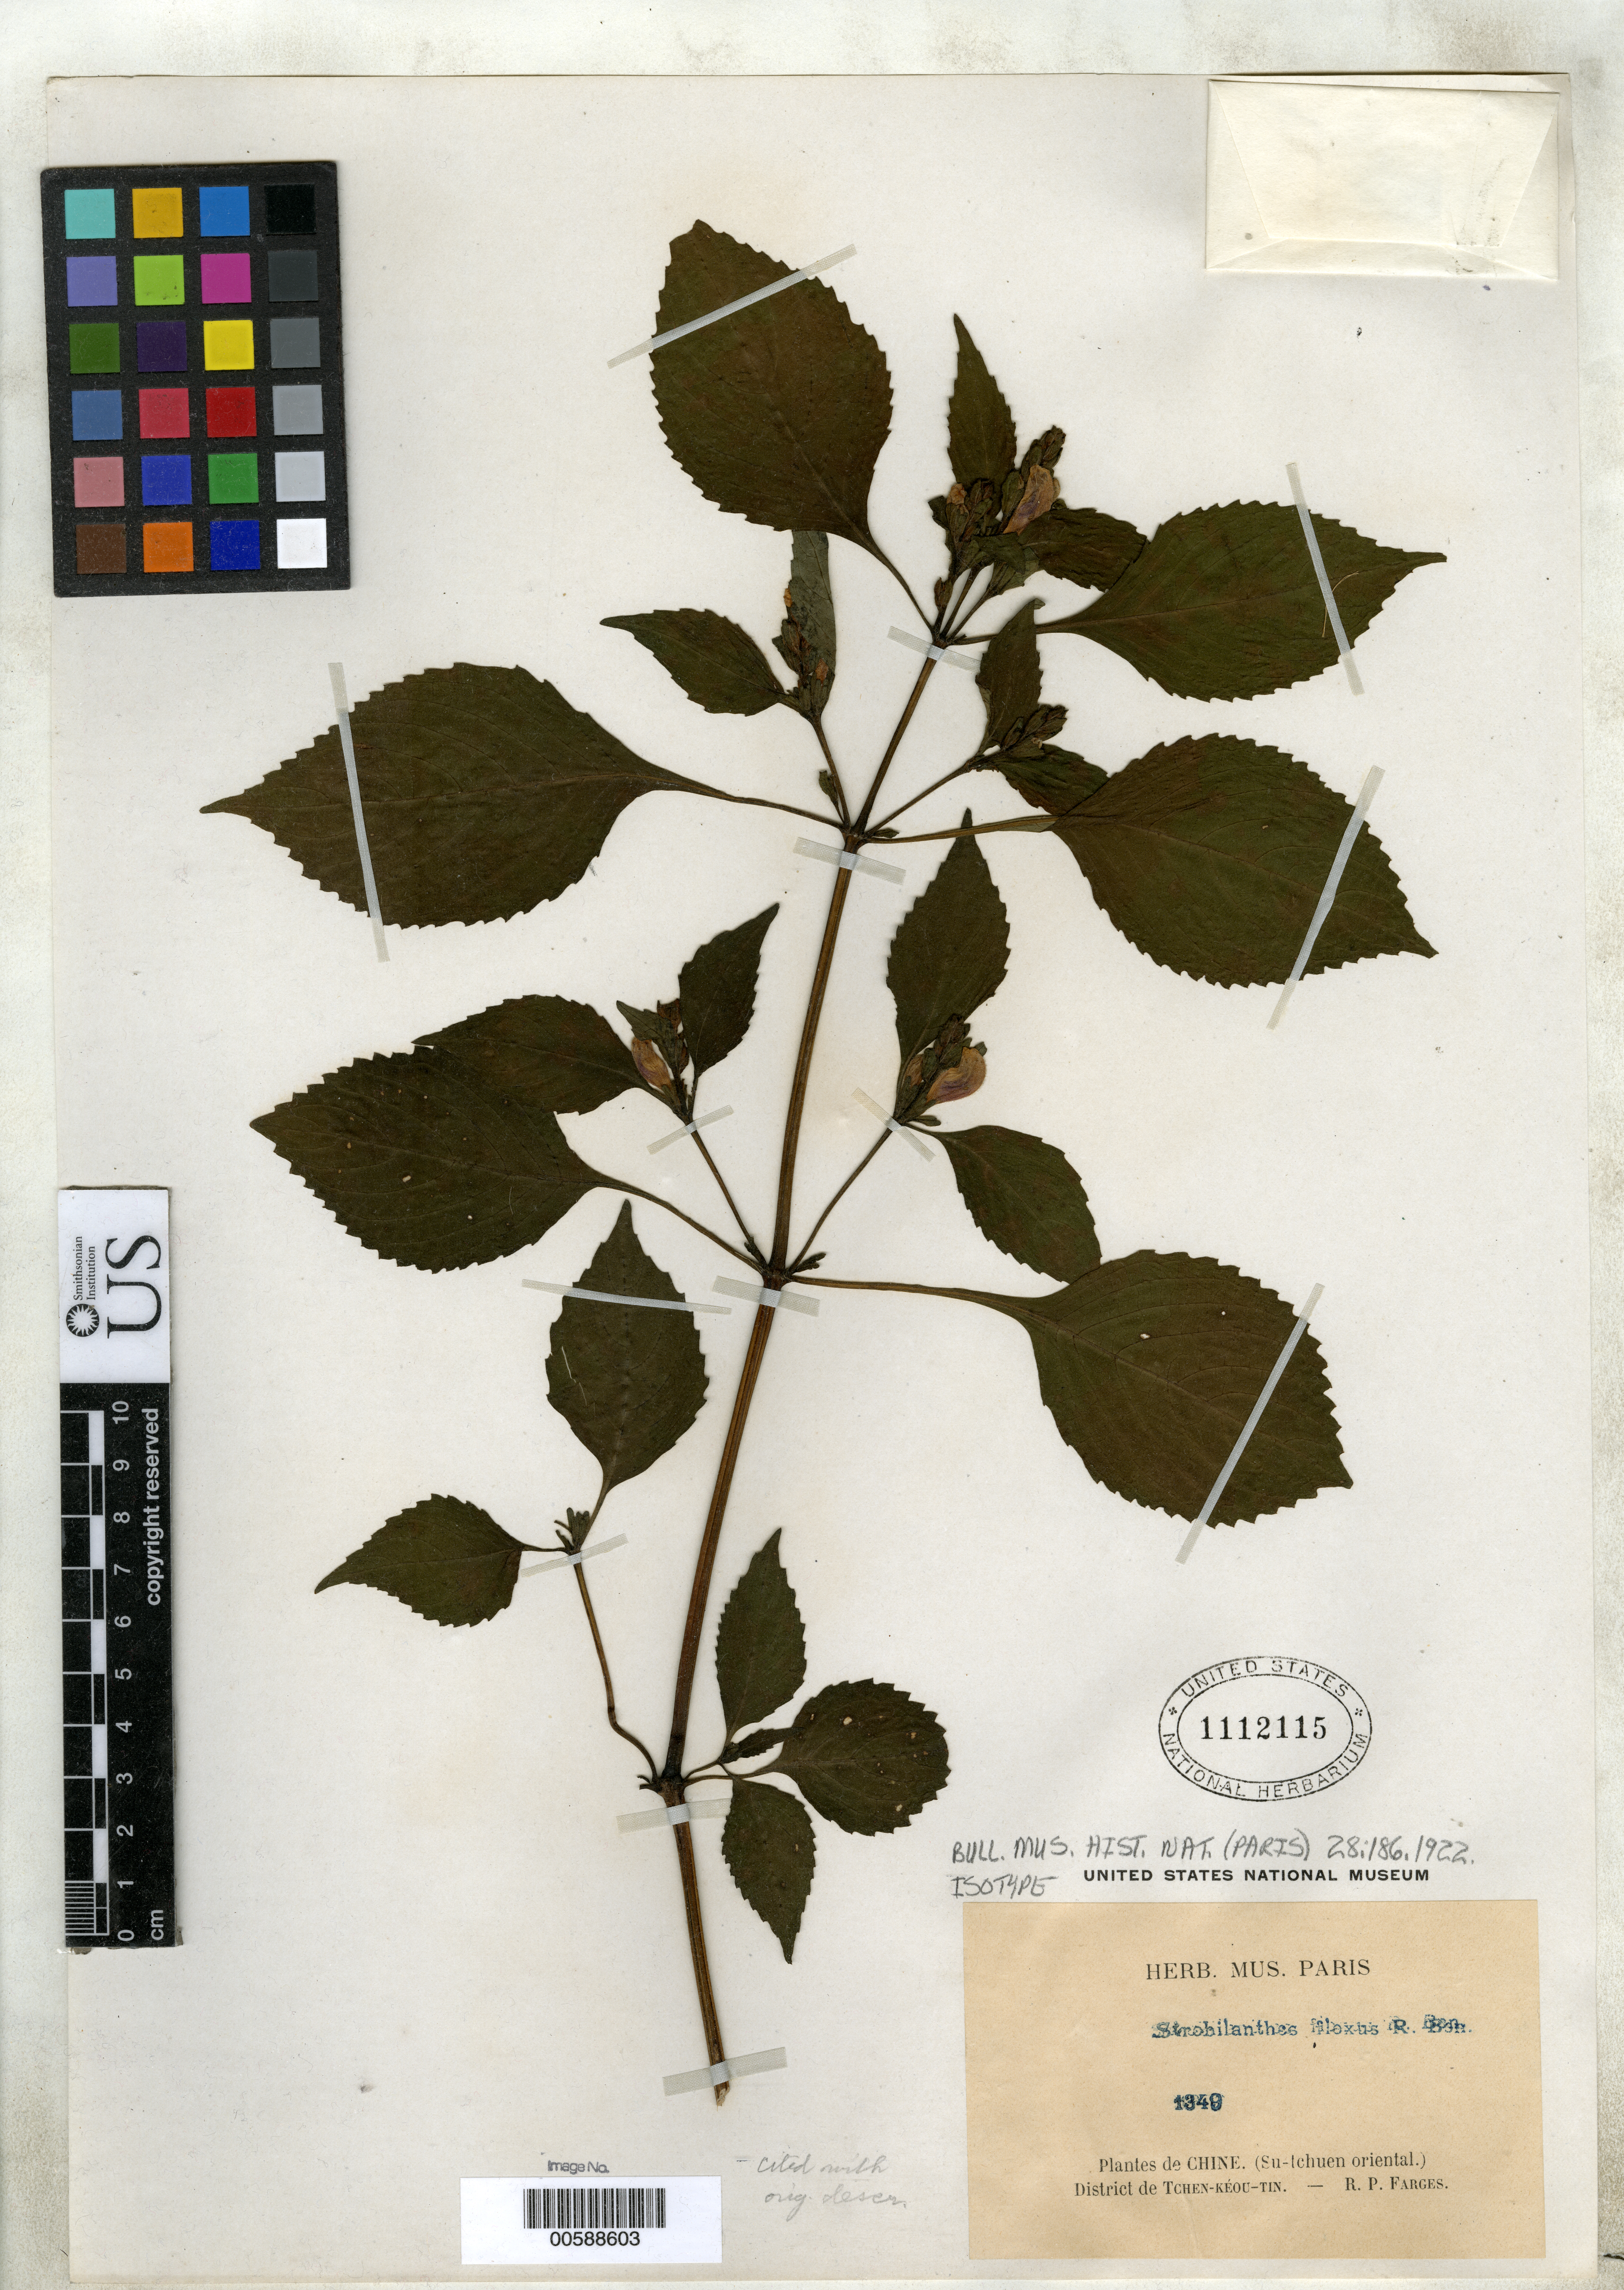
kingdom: Plantae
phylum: Tracheophyta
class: Magnoliopsida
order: Lamiales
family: Acanthaceae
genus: Strobilanthes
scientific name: Strobilanthes flexus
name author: Benoist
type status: Isotype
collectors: R. Fargens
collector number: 1349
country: China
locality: Tchen-keou-tin District, Se-tchuen Oriental.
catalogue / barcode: US 1112115